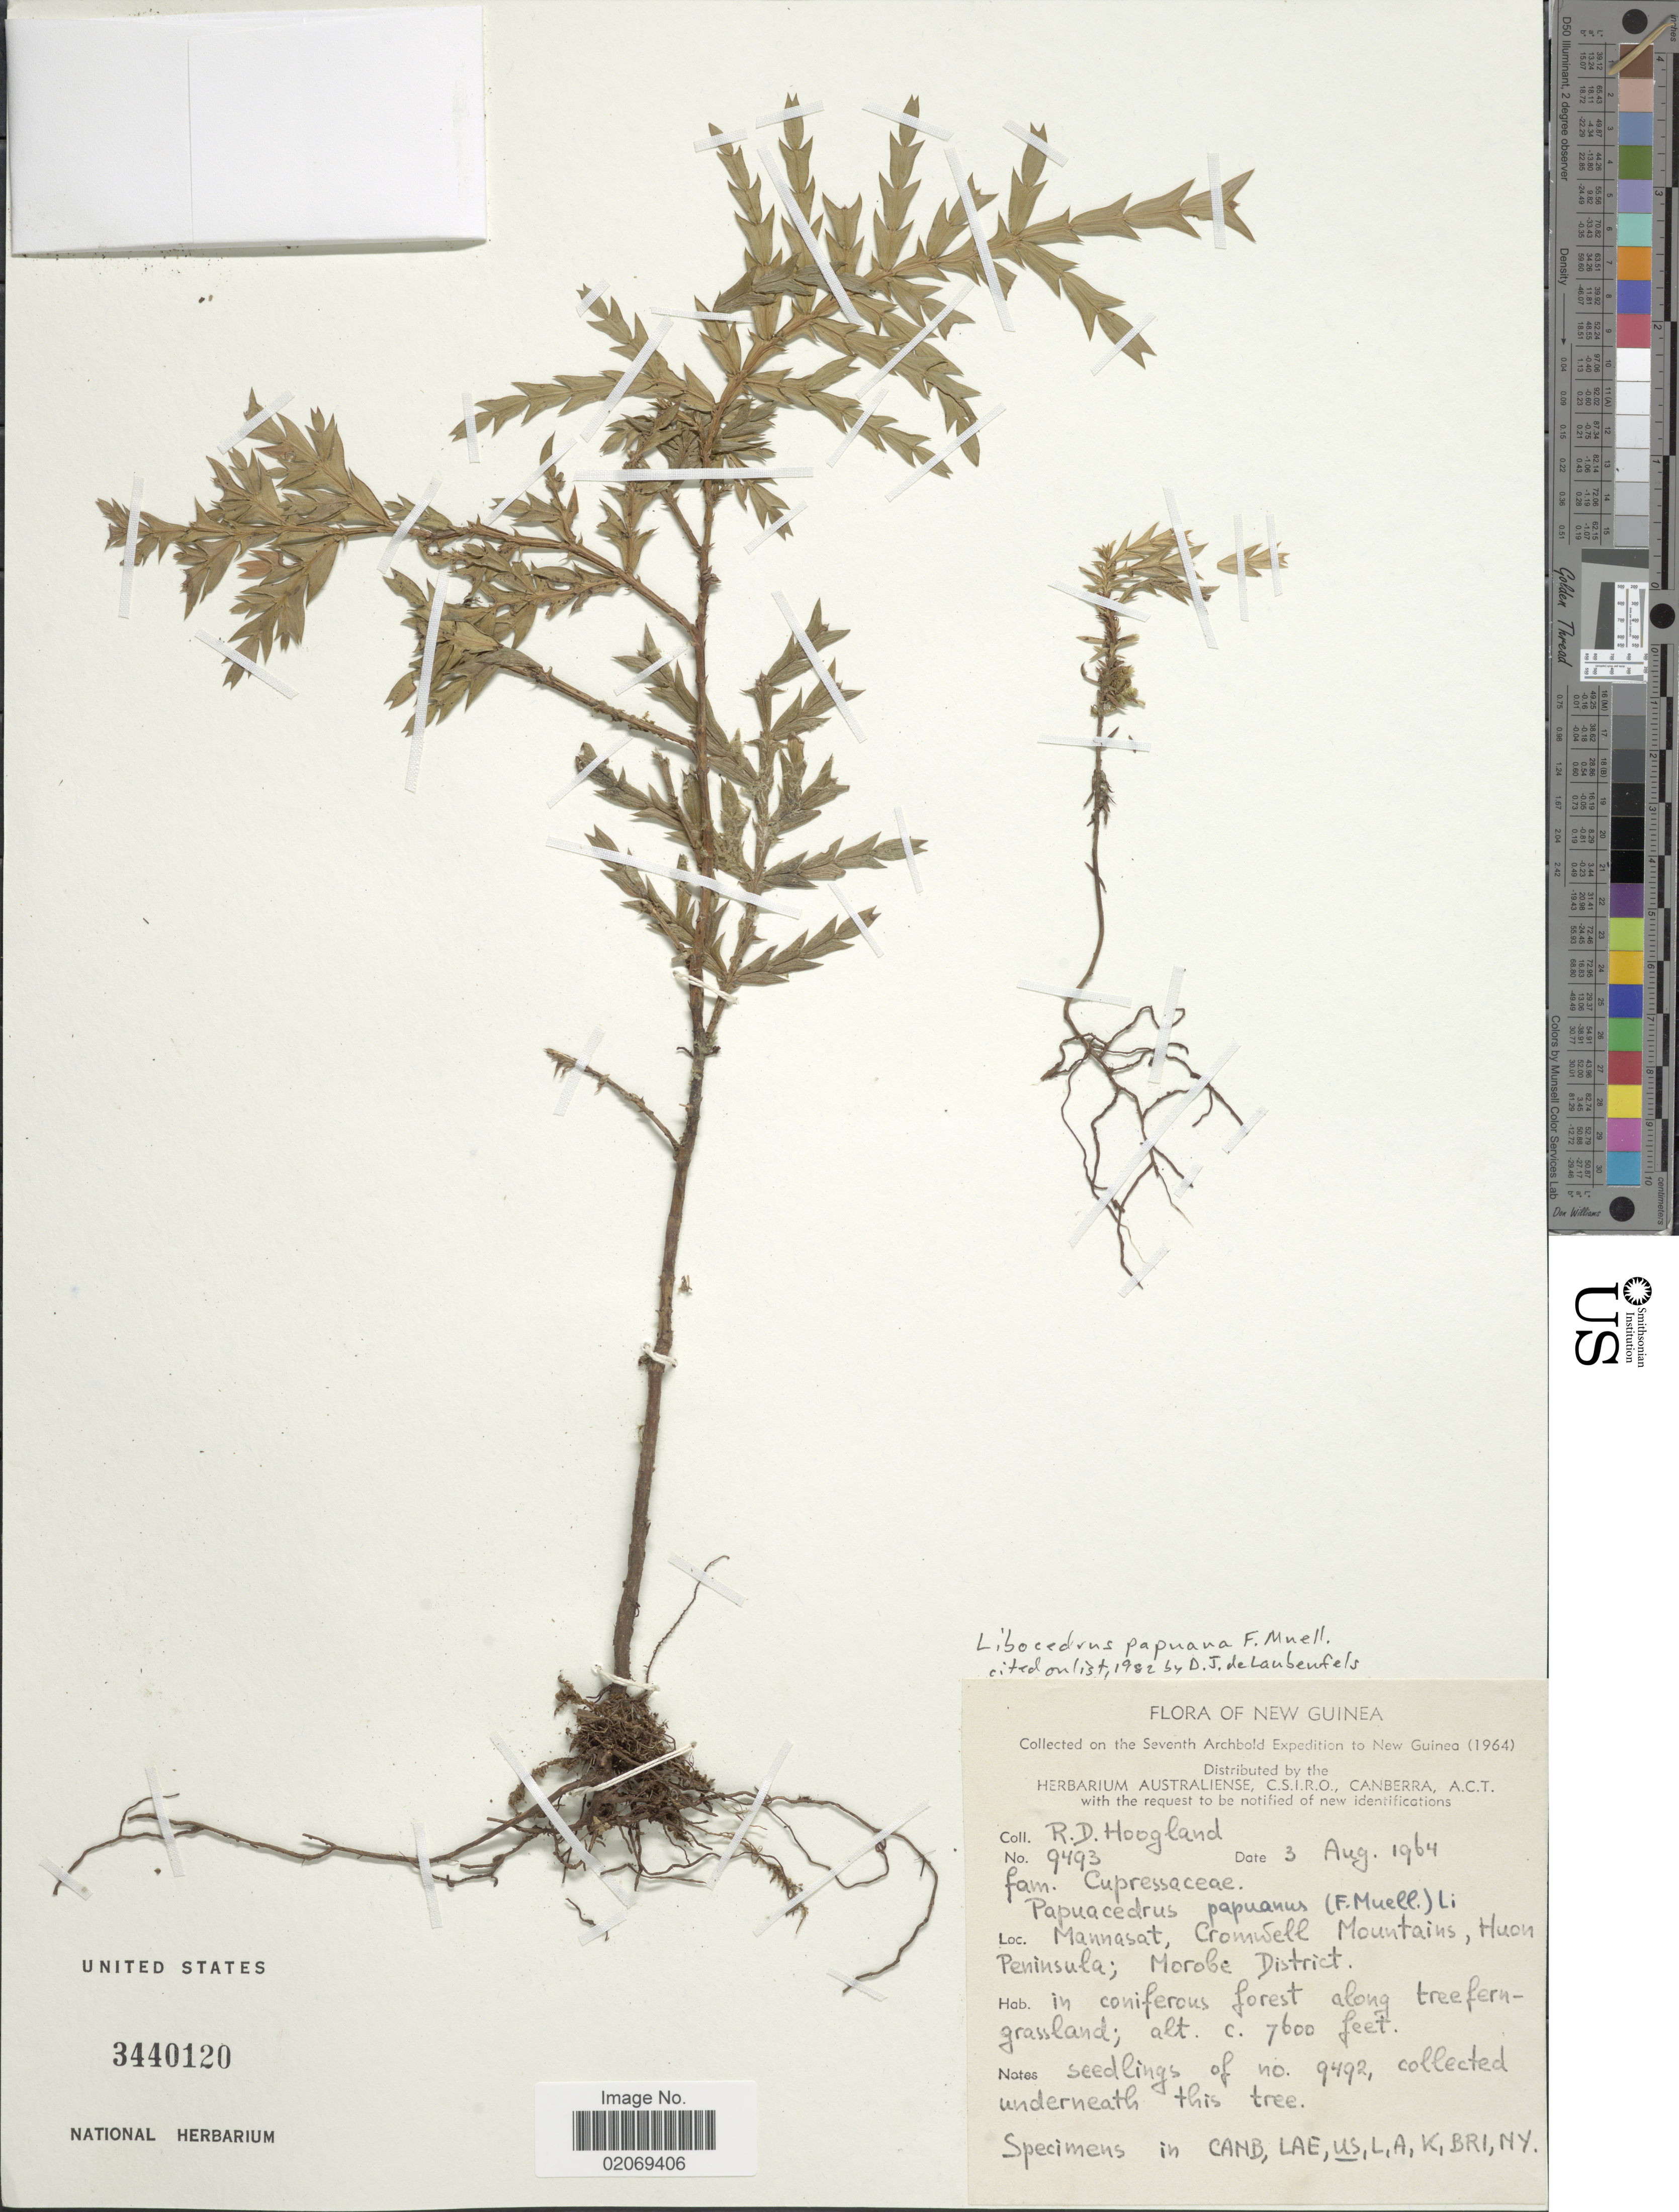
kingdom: Plantae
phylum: Tracheophyta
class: Pinopsida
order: Pinales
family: Cupressaceae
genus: Libocedrus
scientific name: Libocedrus papuana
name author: F. Muell.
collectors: R. D. Hoogland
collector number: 9493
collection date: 1964-08-03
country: Papua New Guinea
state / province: Morobe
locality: New Guinea, Mannasat, Cromwell Mountains, Huon Peninsula; Morobe District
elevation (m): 2316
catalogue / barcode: US 3440120